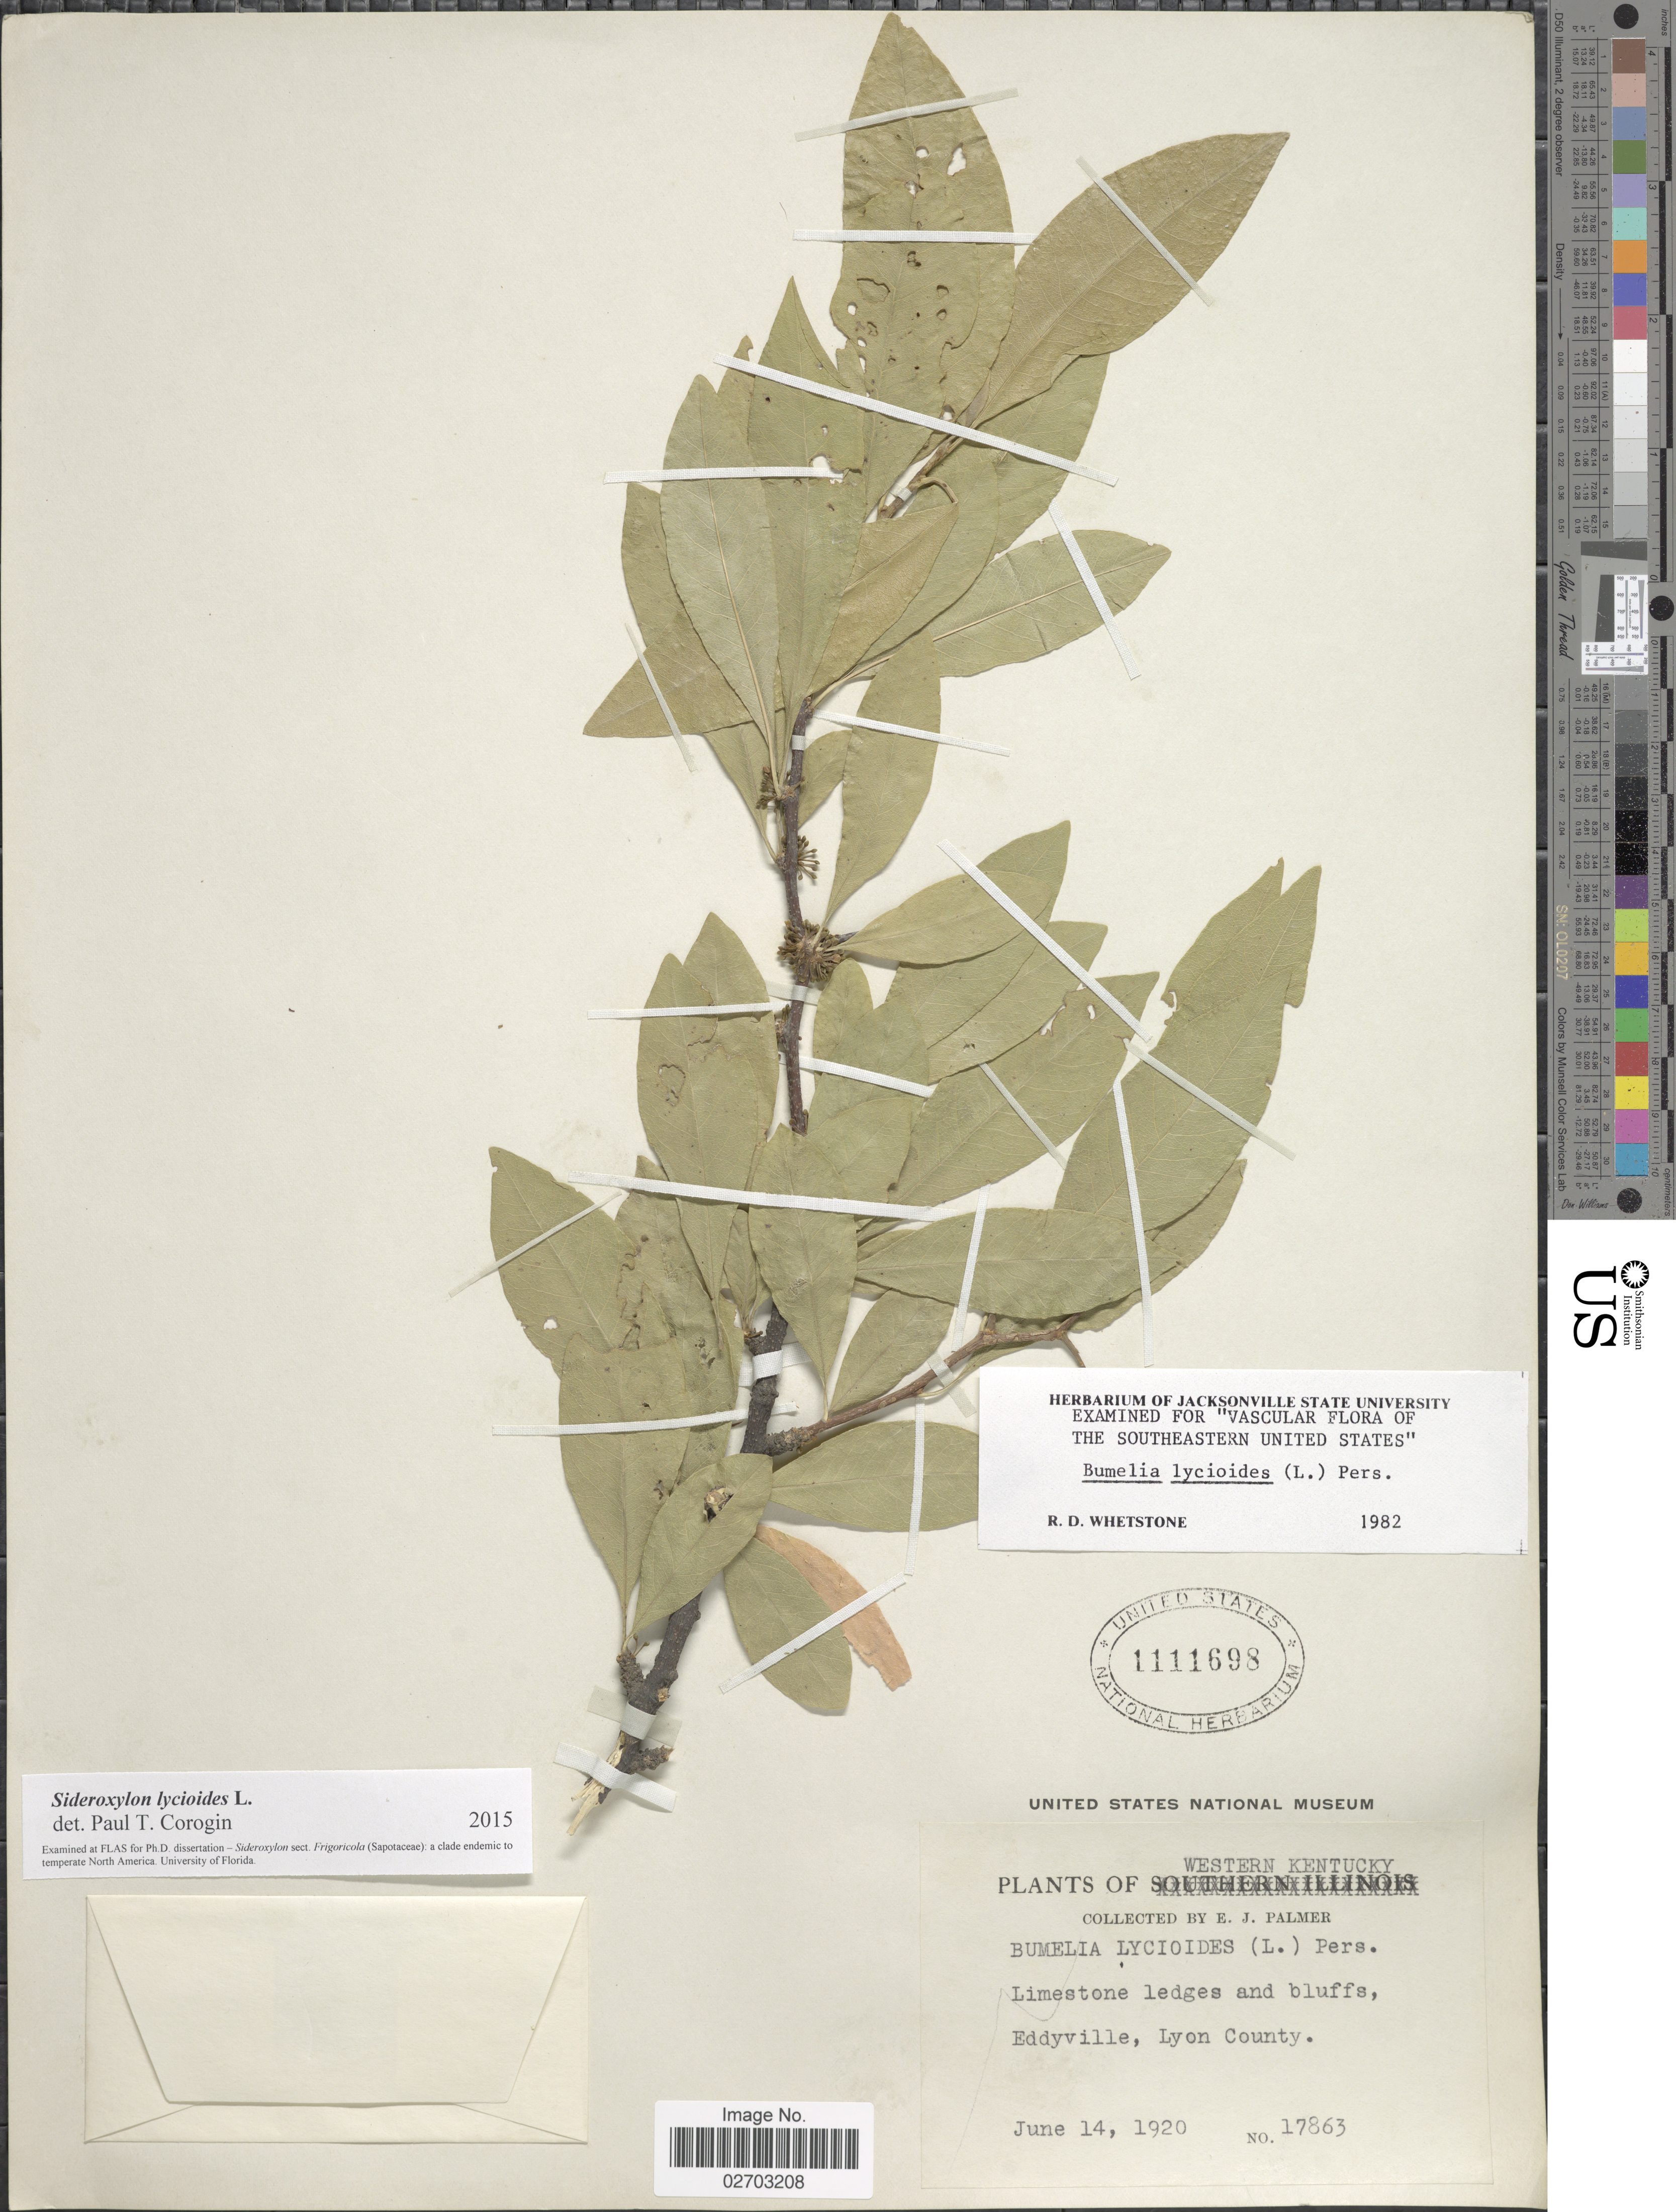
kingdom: Plantae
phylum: Tracheophyta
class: Magnoliopsida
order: Ericales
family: Sapotaceae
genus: Sideroxylon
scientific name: Sideroxylon lycioides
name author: L.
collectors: E. J. Palmer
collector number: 17863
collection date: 1920-06-14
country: United States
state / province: Kentucky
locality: Western Kentucky, Limestone ledges and bluffs, Eddyville, Lyon County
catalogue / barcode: US 1111698